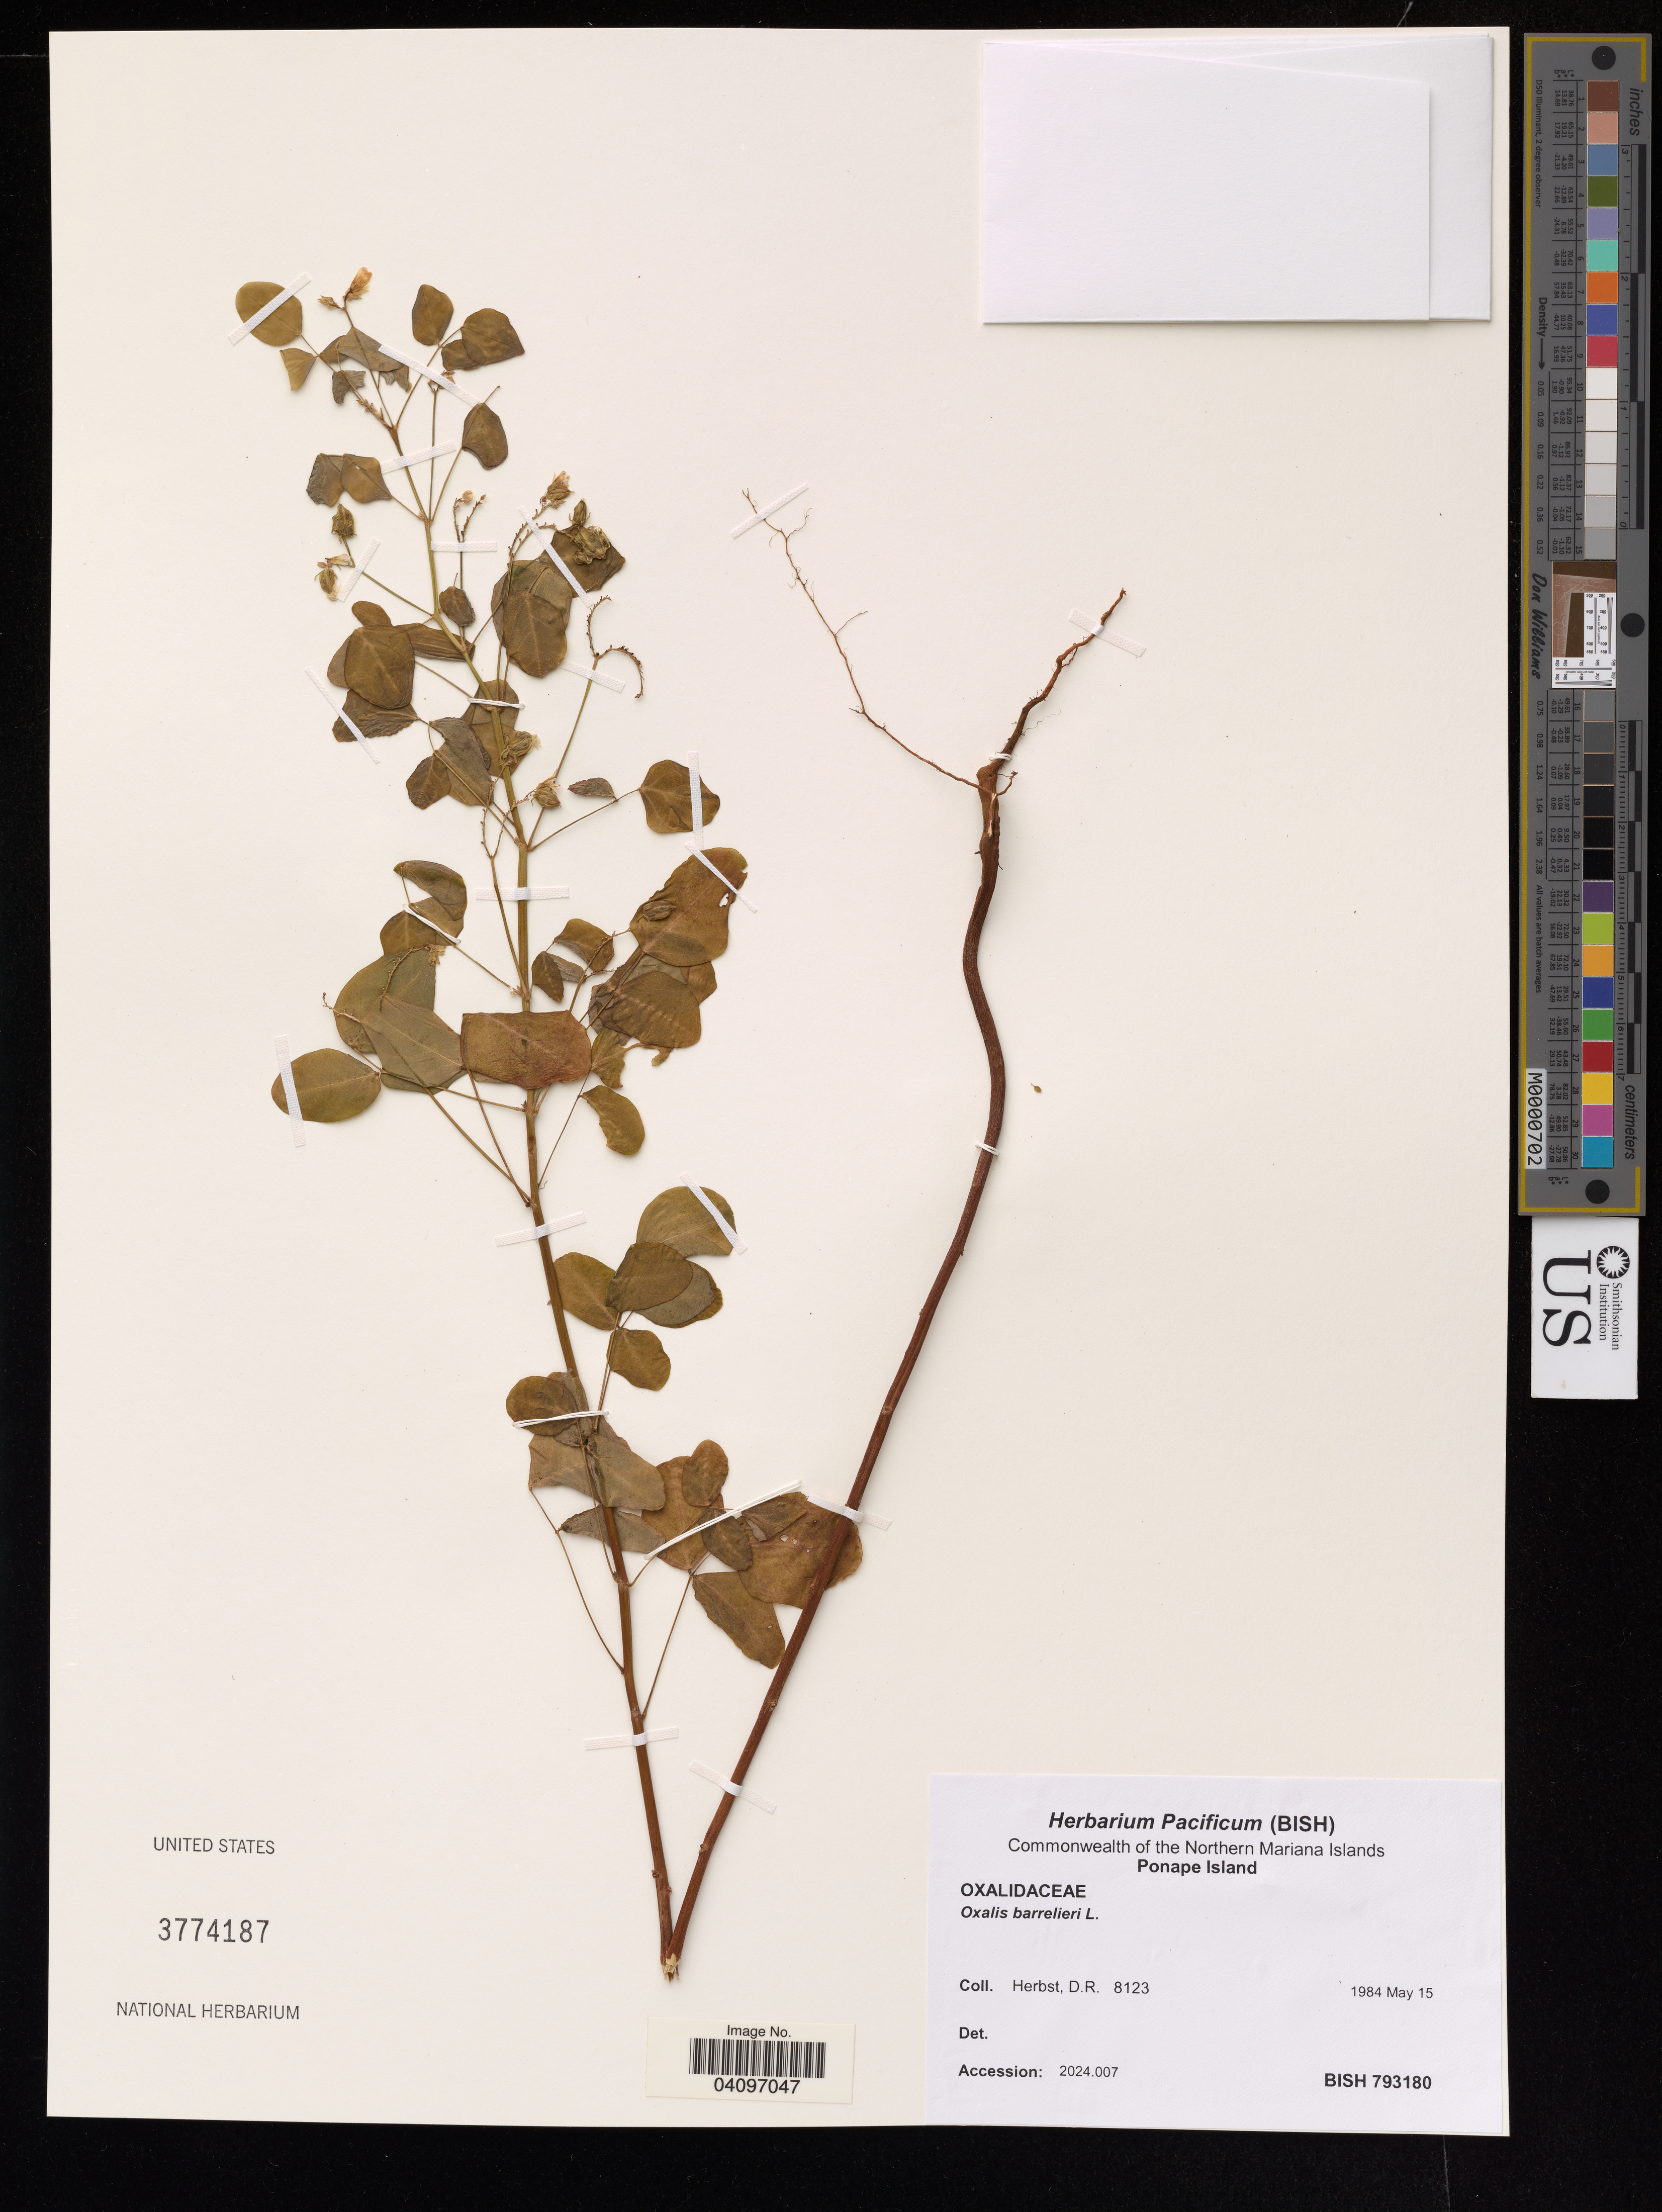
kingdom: Plantae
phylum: Tracheophyta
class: Magnoliopsida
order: Oxalidales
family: Oxalidaceae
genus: Oxalis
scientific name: Oxalis barrelieri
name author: L.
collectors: D. R. Herbst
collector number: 8123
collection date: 1984-05-15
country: Micronesia, Federated States of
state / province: Pohnpei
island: Pohnpei [Ponape]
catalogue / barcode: US 3774187